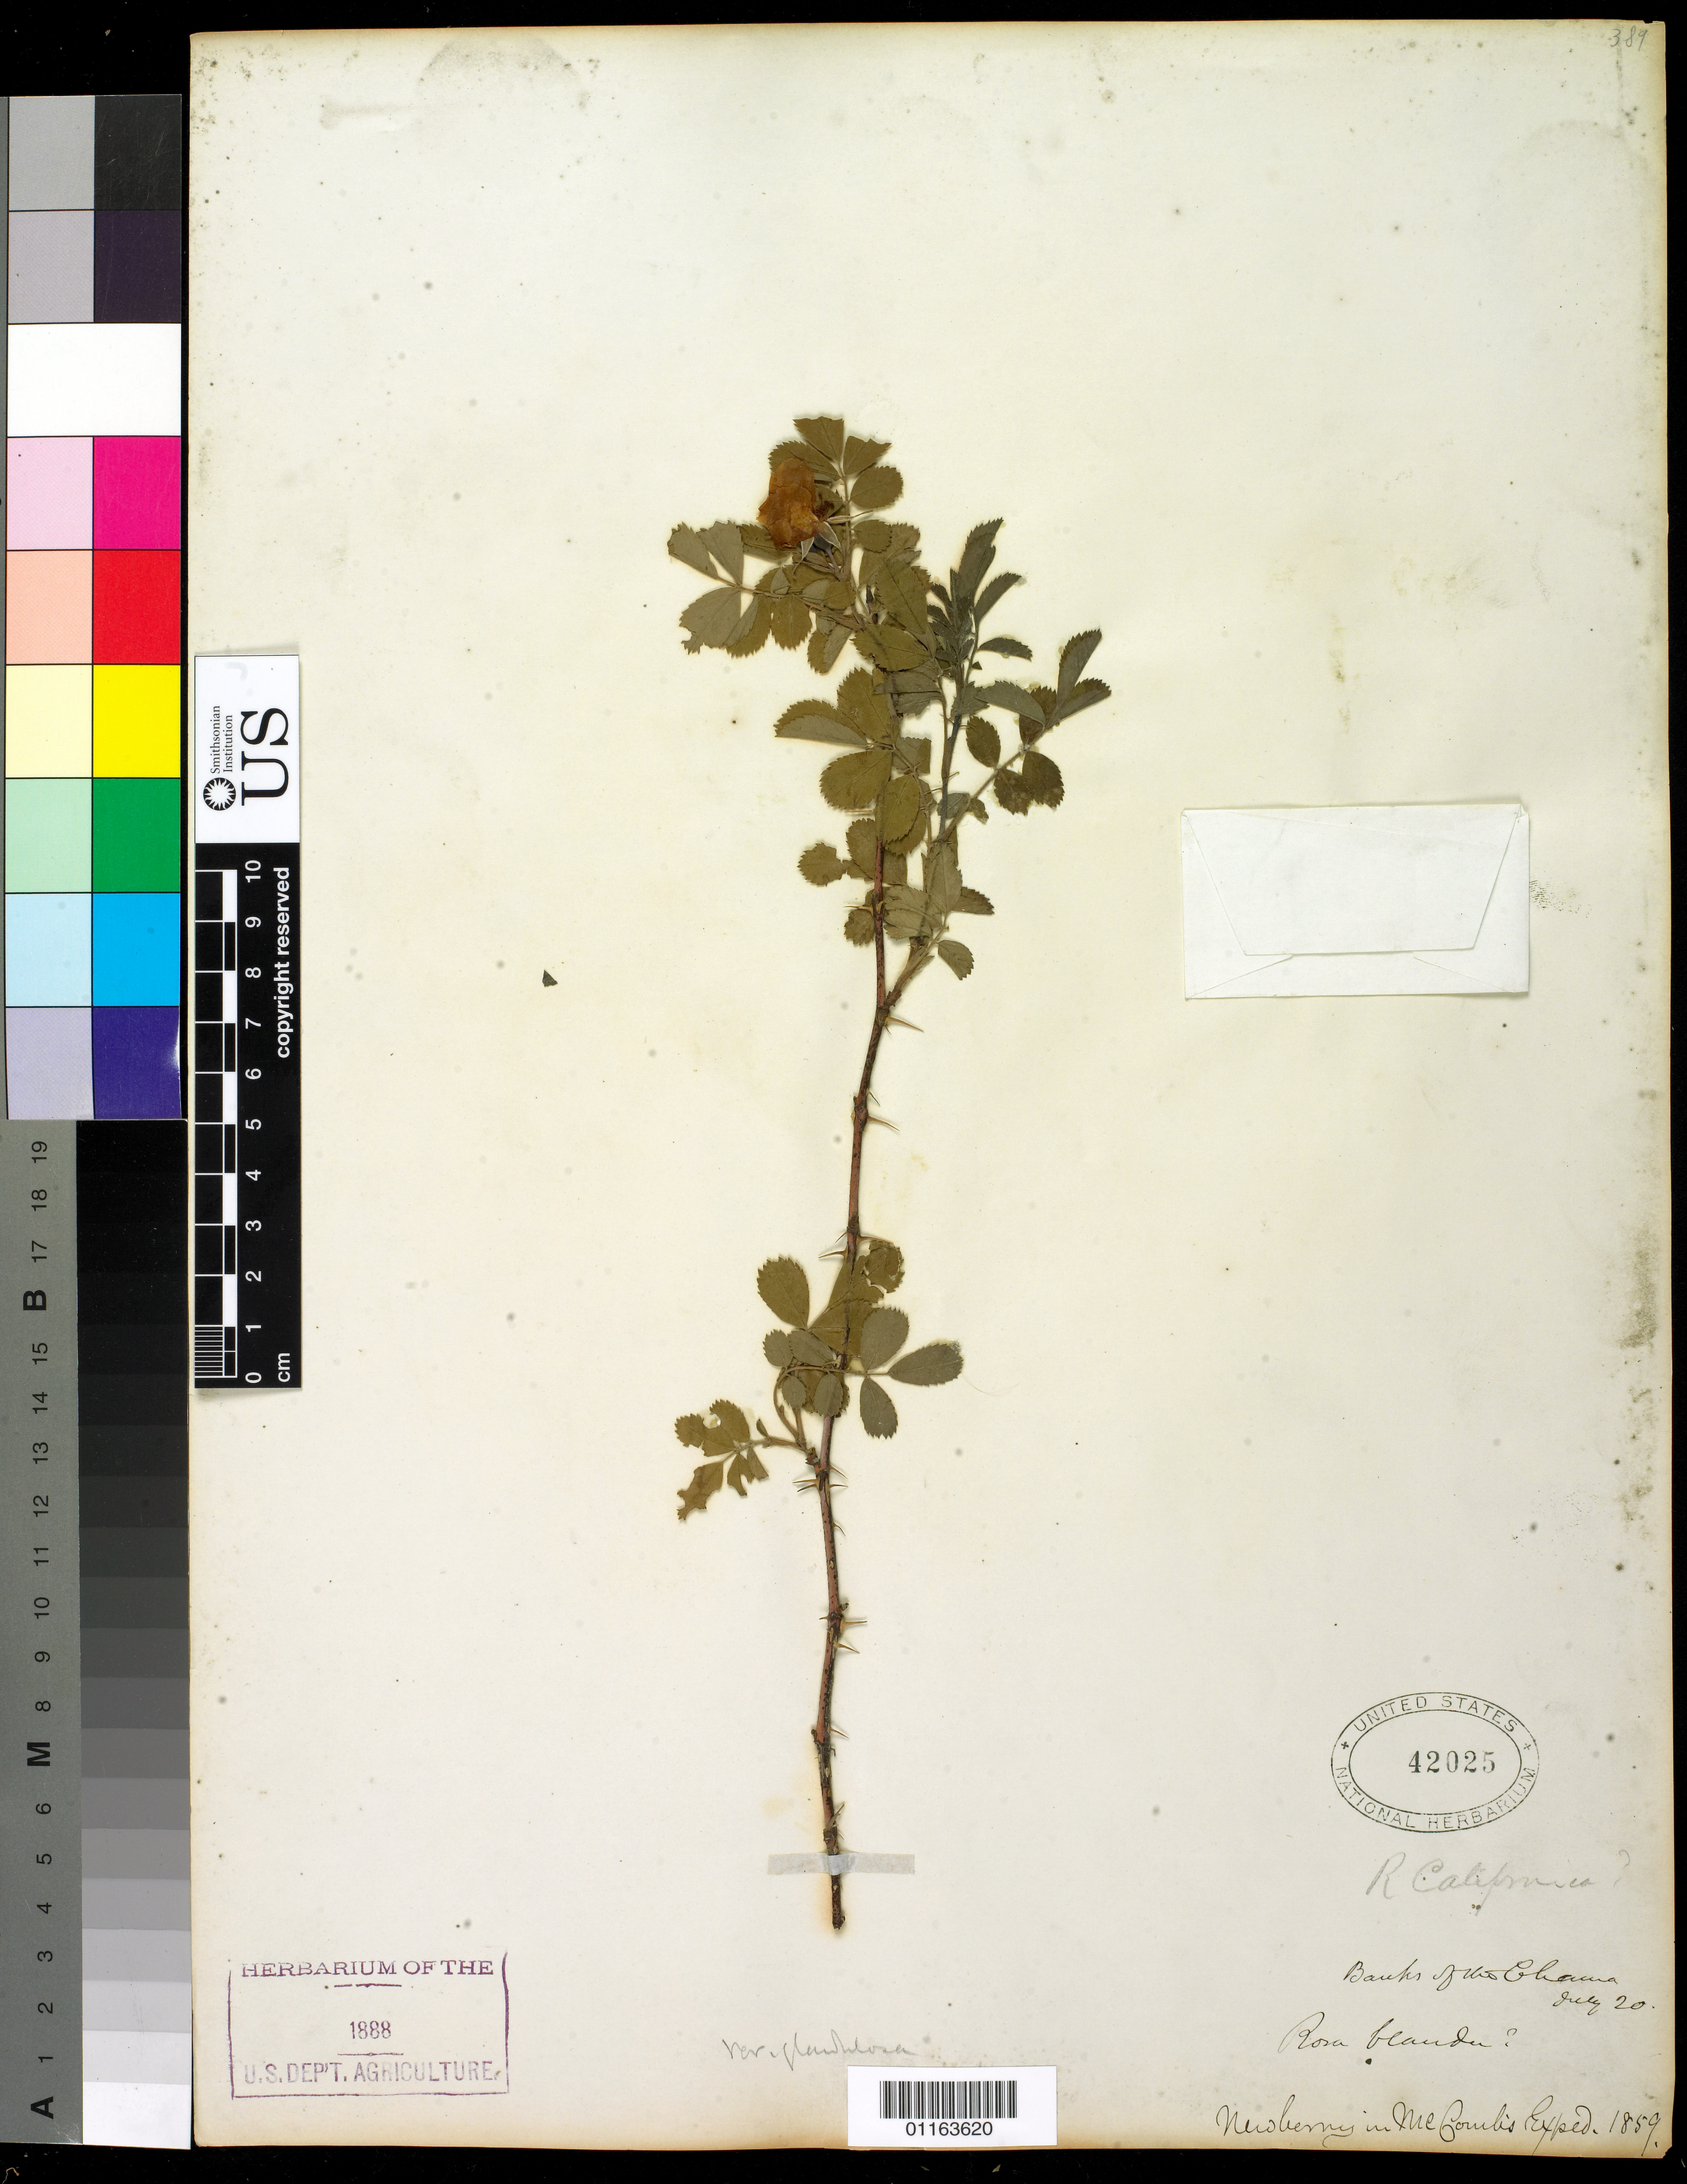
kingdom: Plantae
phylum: Tracheophyta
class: Magnoliopsida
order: Rosales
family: Rosaceae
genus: Rosa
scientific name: Rosa californica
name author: Cham. & Schltdl.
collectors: J. S. Newberry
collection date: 1859-07-20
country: United States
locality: Banks of the [...]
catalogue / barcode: US 42025